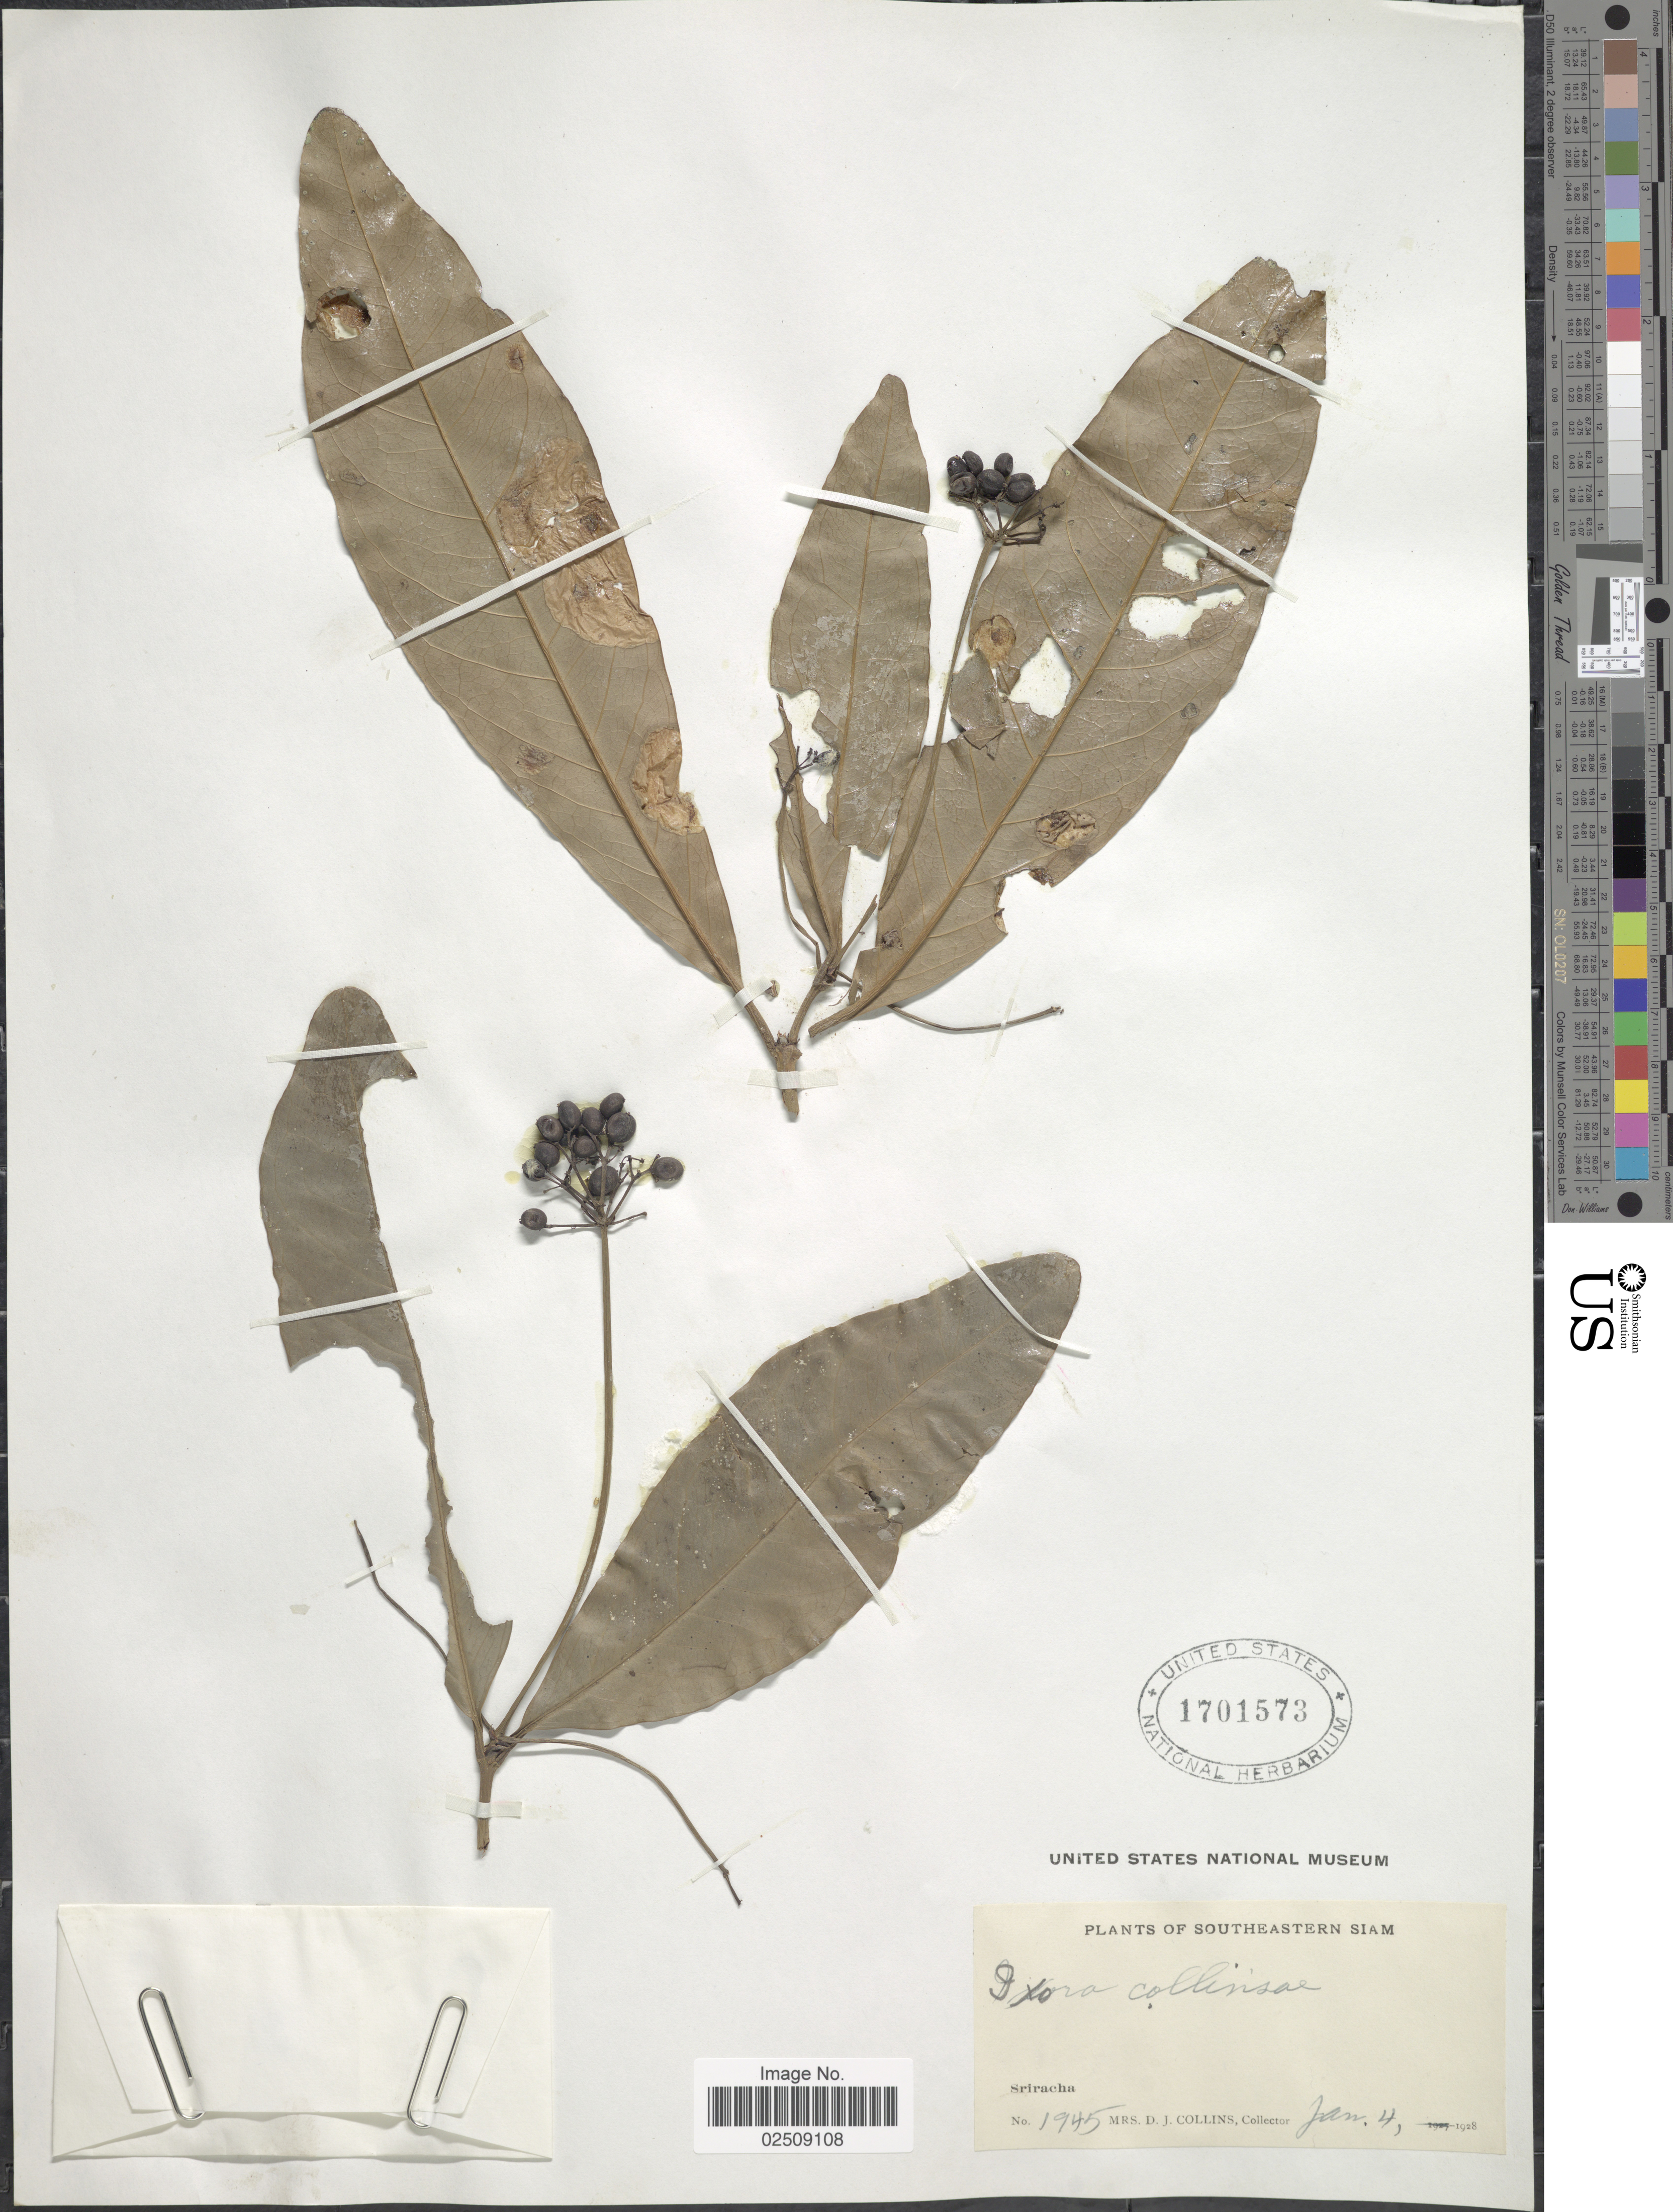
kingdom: Plantae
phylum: Tracheophyta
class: Magnoliopsida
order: Gentianales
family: Rubiaceae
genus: Ixora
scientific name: Ixora collinsiae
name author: Craib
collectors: Mrs. D. J. Collins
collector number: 1945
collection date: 1928-01-04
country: Thailand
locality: Southeastern Siam, Sriracha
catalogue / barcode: US 1701573